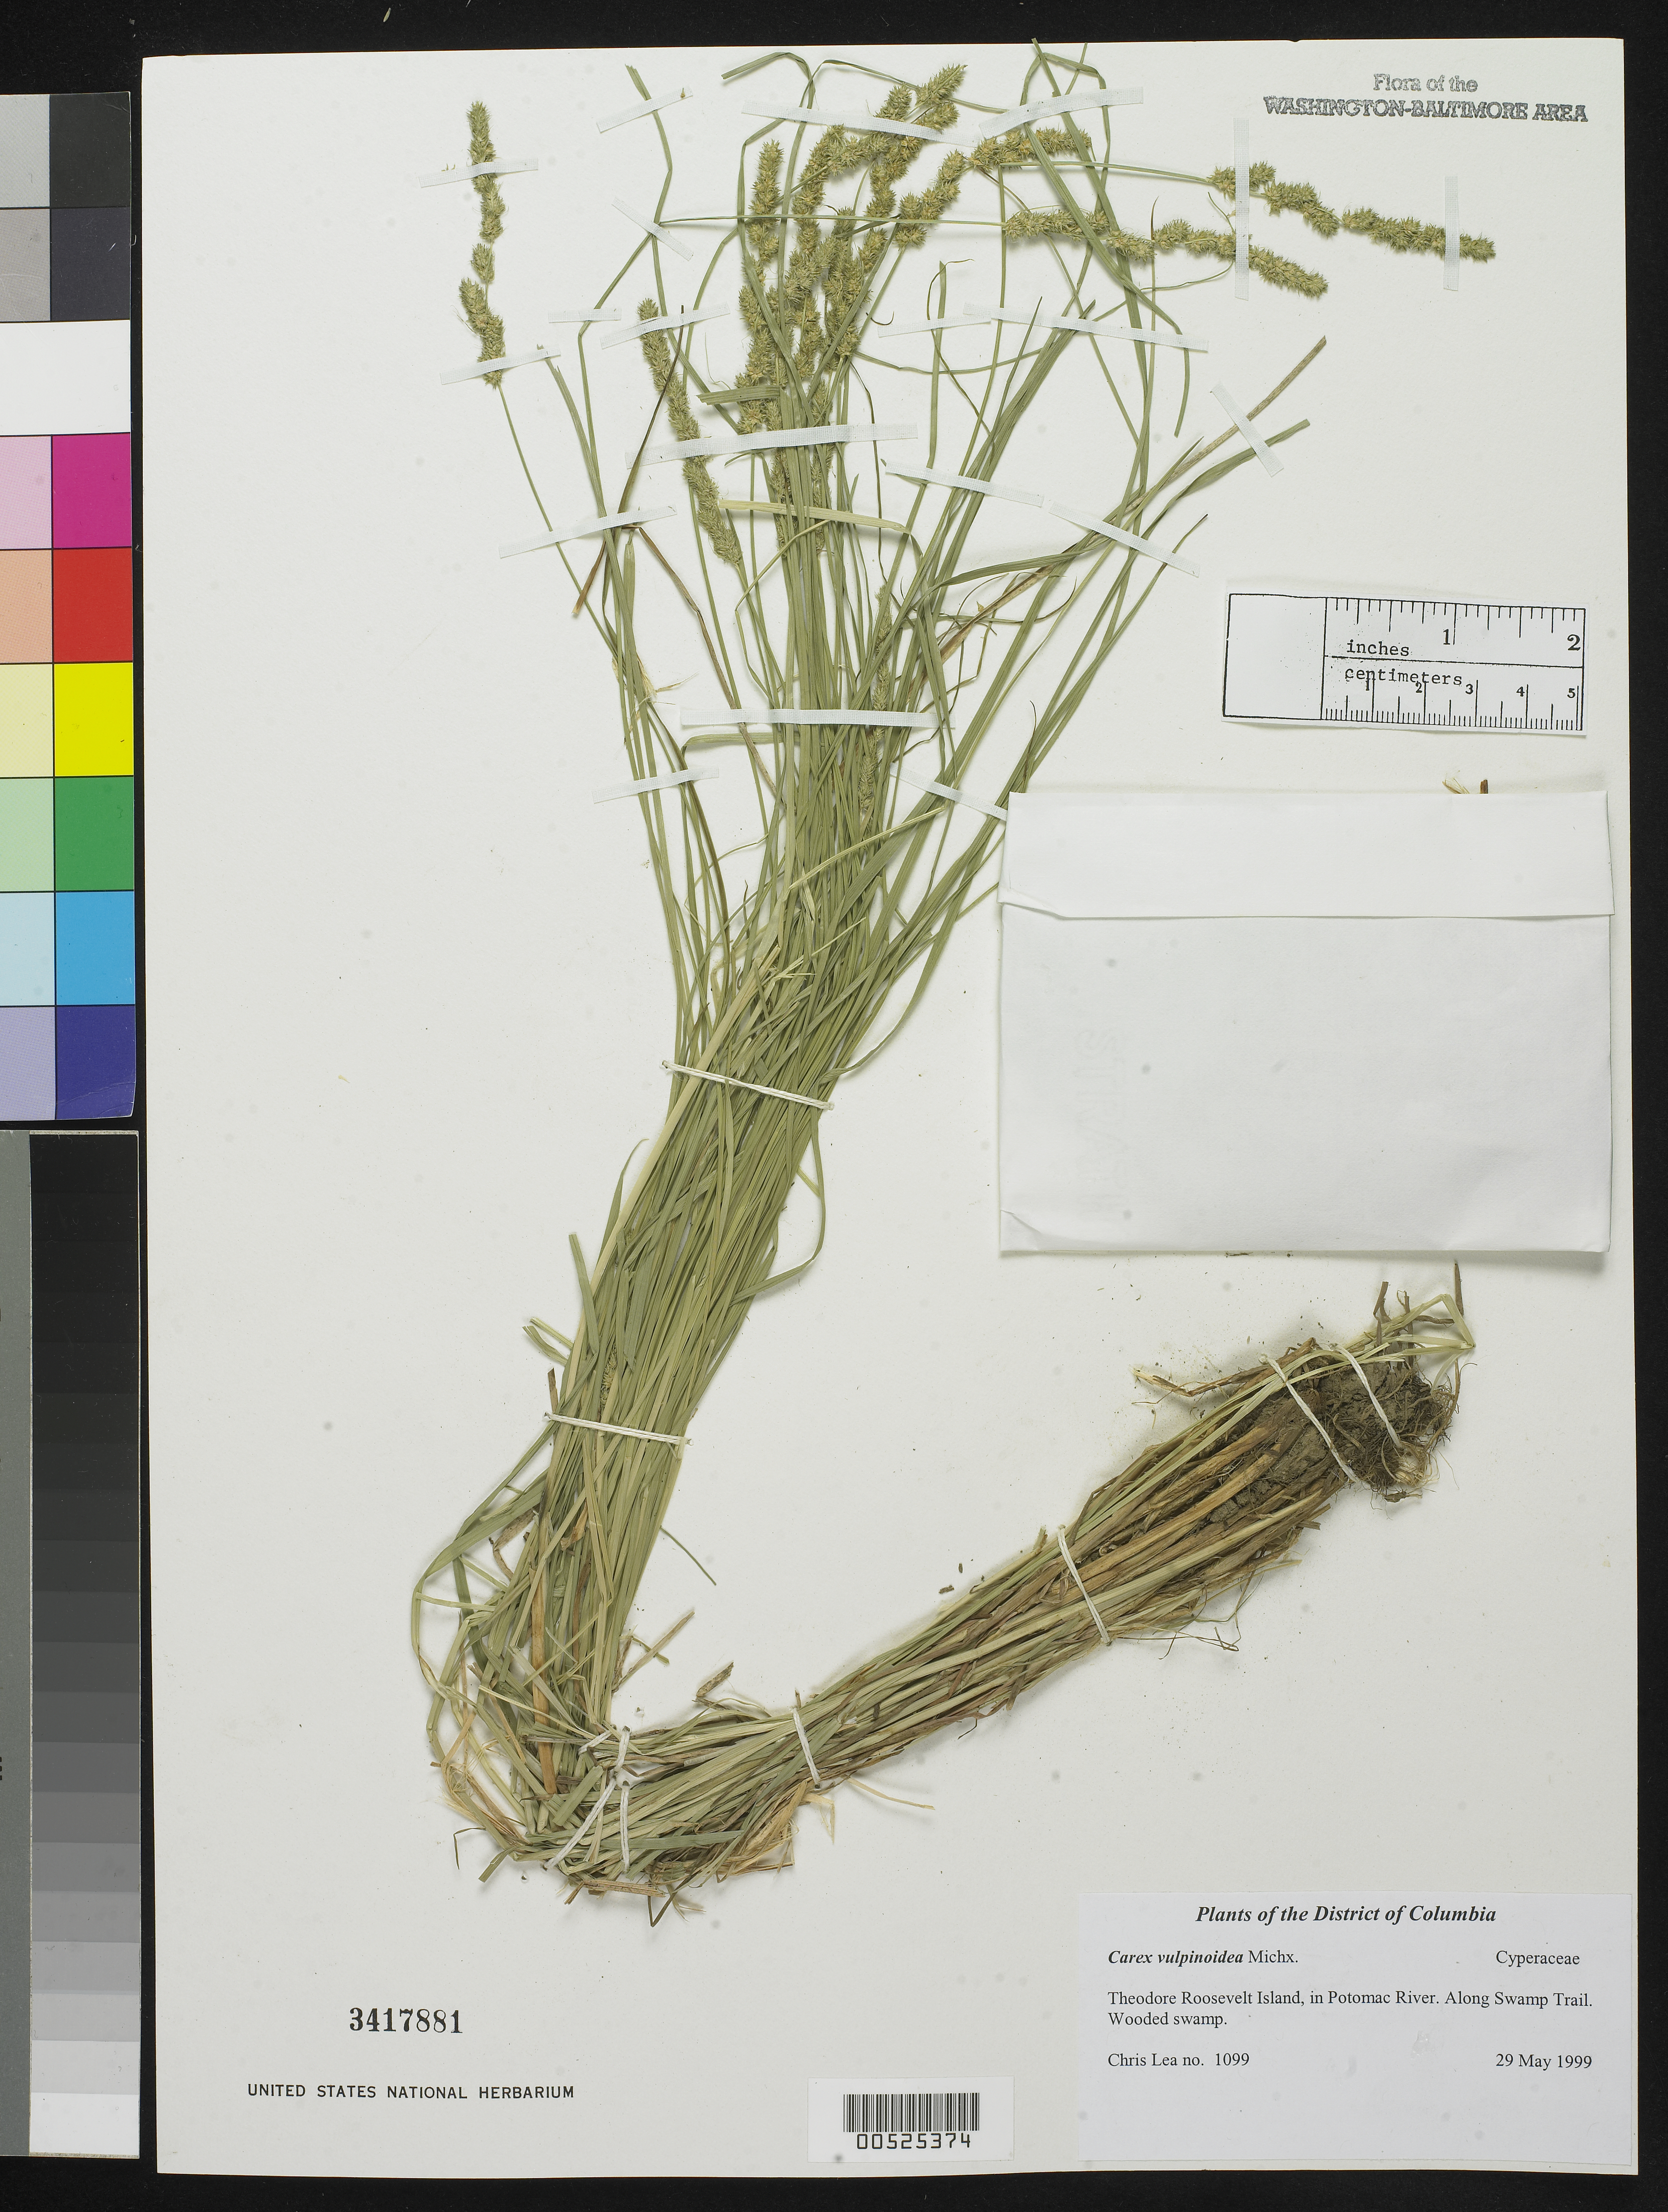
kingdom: Plantae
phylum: Tracheophyta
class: Liliopsida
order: Poales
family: Cyperaceae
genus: Carex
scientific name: Carex vulpinoidea Michx.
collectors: C. Lea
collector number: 1099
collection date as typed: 29 May 1999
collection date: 1999-05-29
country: United States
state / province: District of Columbia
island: Theodore Roosevelt Island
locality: Theodore Roosevelt Island, in Potomac River. Along Swamp Trail.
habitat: Wooded swamp.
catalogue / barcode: US 3417881